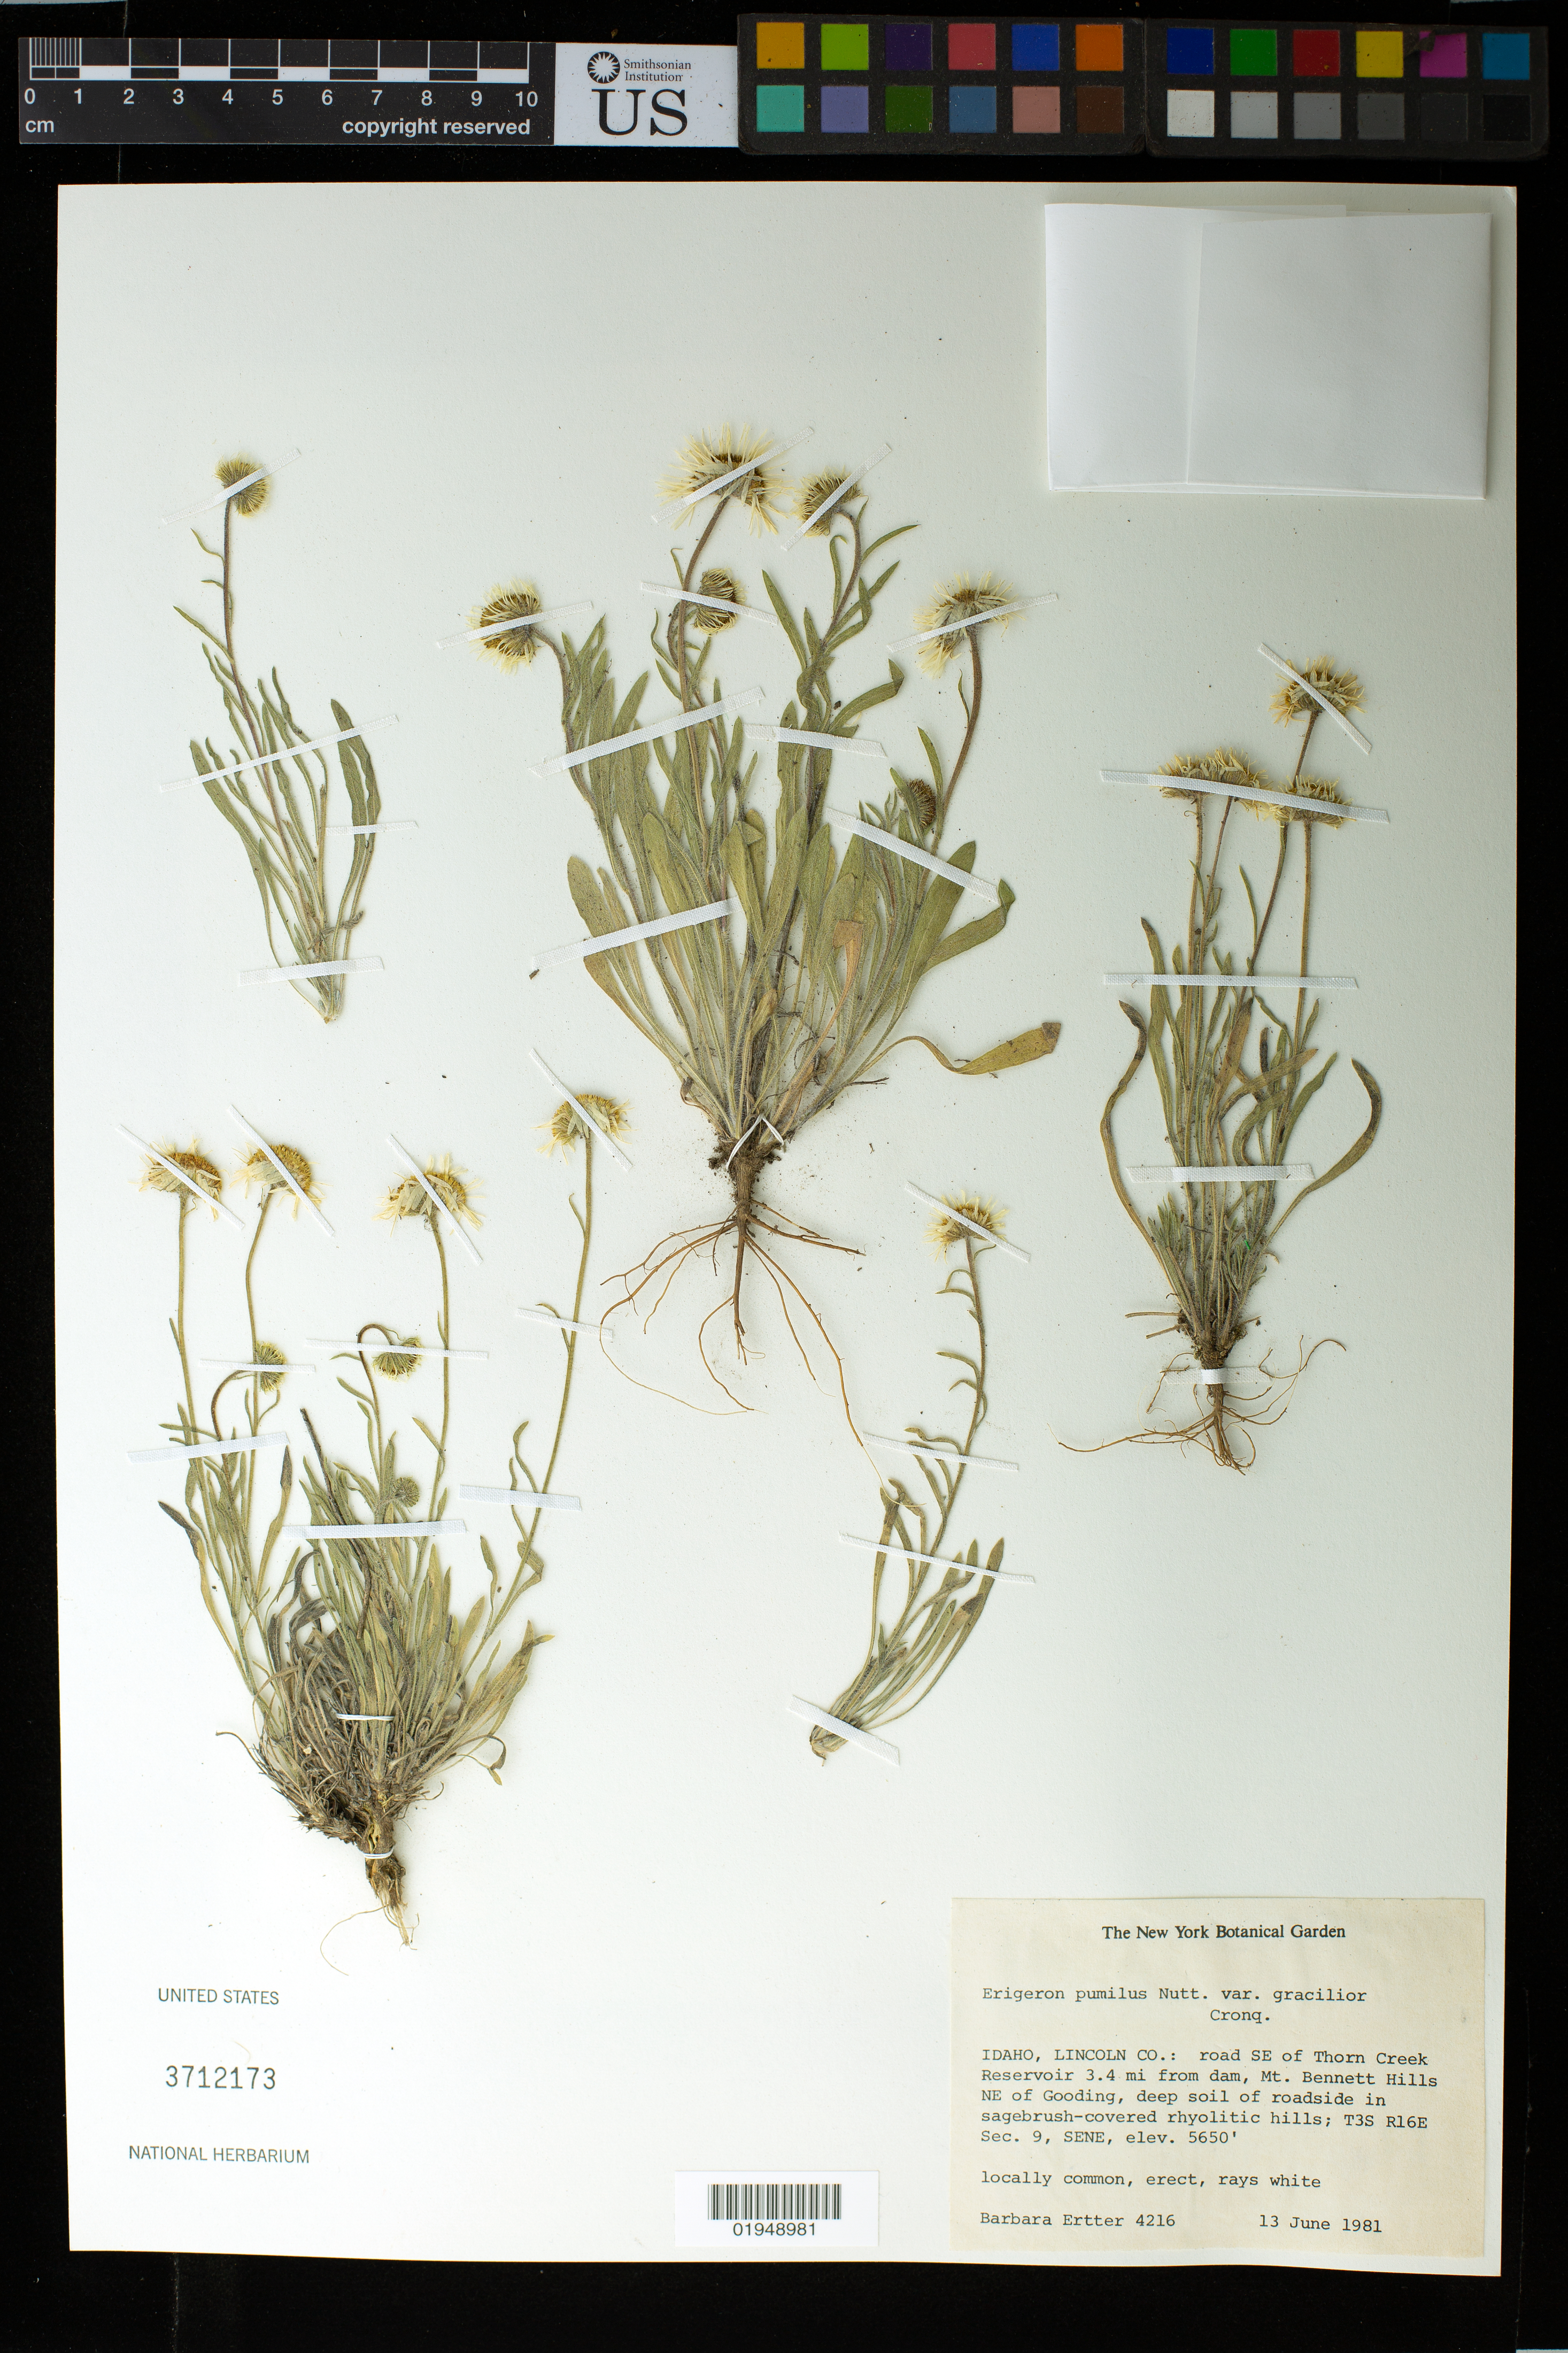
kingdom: Plantae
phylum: Tracheophyta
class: Magnoliopsida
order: Asterales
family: Asteraceae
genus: Erigeron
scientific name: Erigeron pumilus var. gracilior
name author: Cronq.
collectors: B. Ertter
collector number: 4216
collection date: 1981-06-13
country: United States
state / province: Idaho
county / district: Lincoln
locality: Road SE of Thorn Creek Reservoir 3.4 mi from dam, Mt. Bennett Hills NE of Gooding; T3S R16E Sec. 9, SENE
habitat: deep soil of roadside, sagebrush-covered rhyolitic hills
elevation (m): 1722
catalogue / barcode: US 3712173